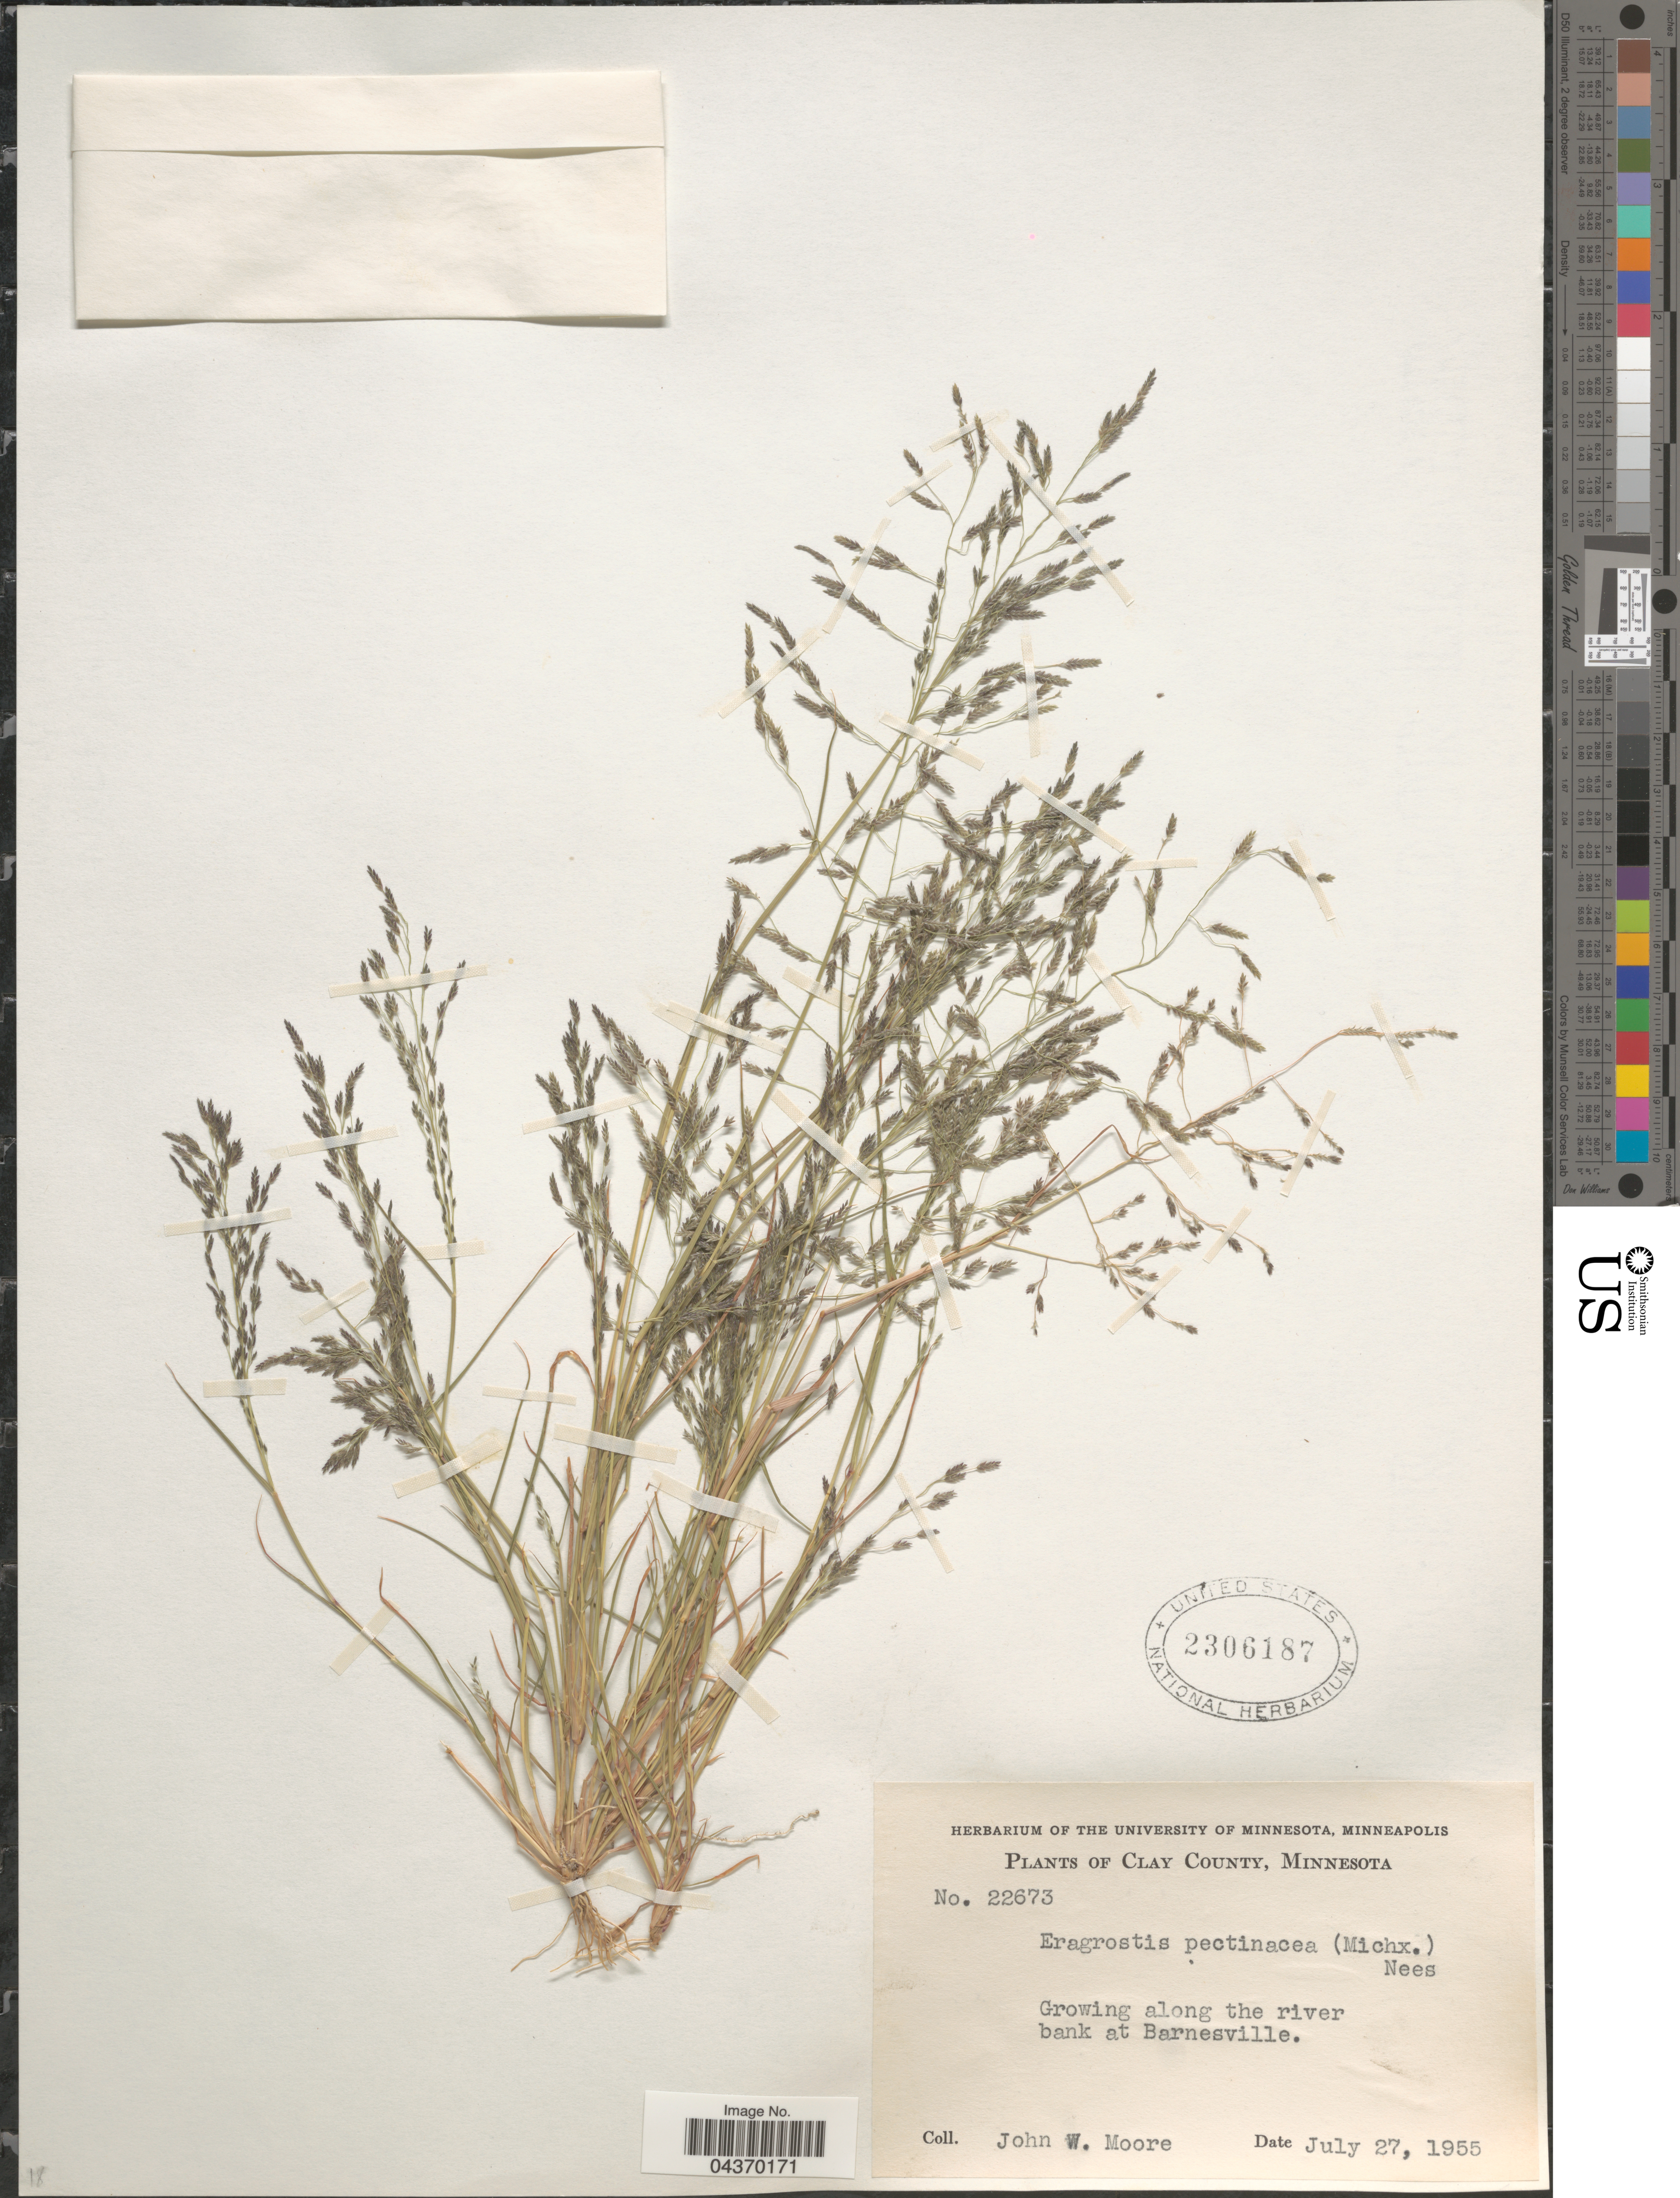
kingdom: Plantae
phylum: Tracheophyta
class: Liliopsida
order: Poales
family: Poaceae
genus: Eragrostis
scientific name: Eragrostis pectinacea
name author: (Michx.) Nees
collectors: J. Moore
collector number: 22673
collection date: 1955-07-27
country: United States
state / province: Minnesota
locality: Clay County. Along the river bank at Barnesville.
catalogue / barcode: US 2306187